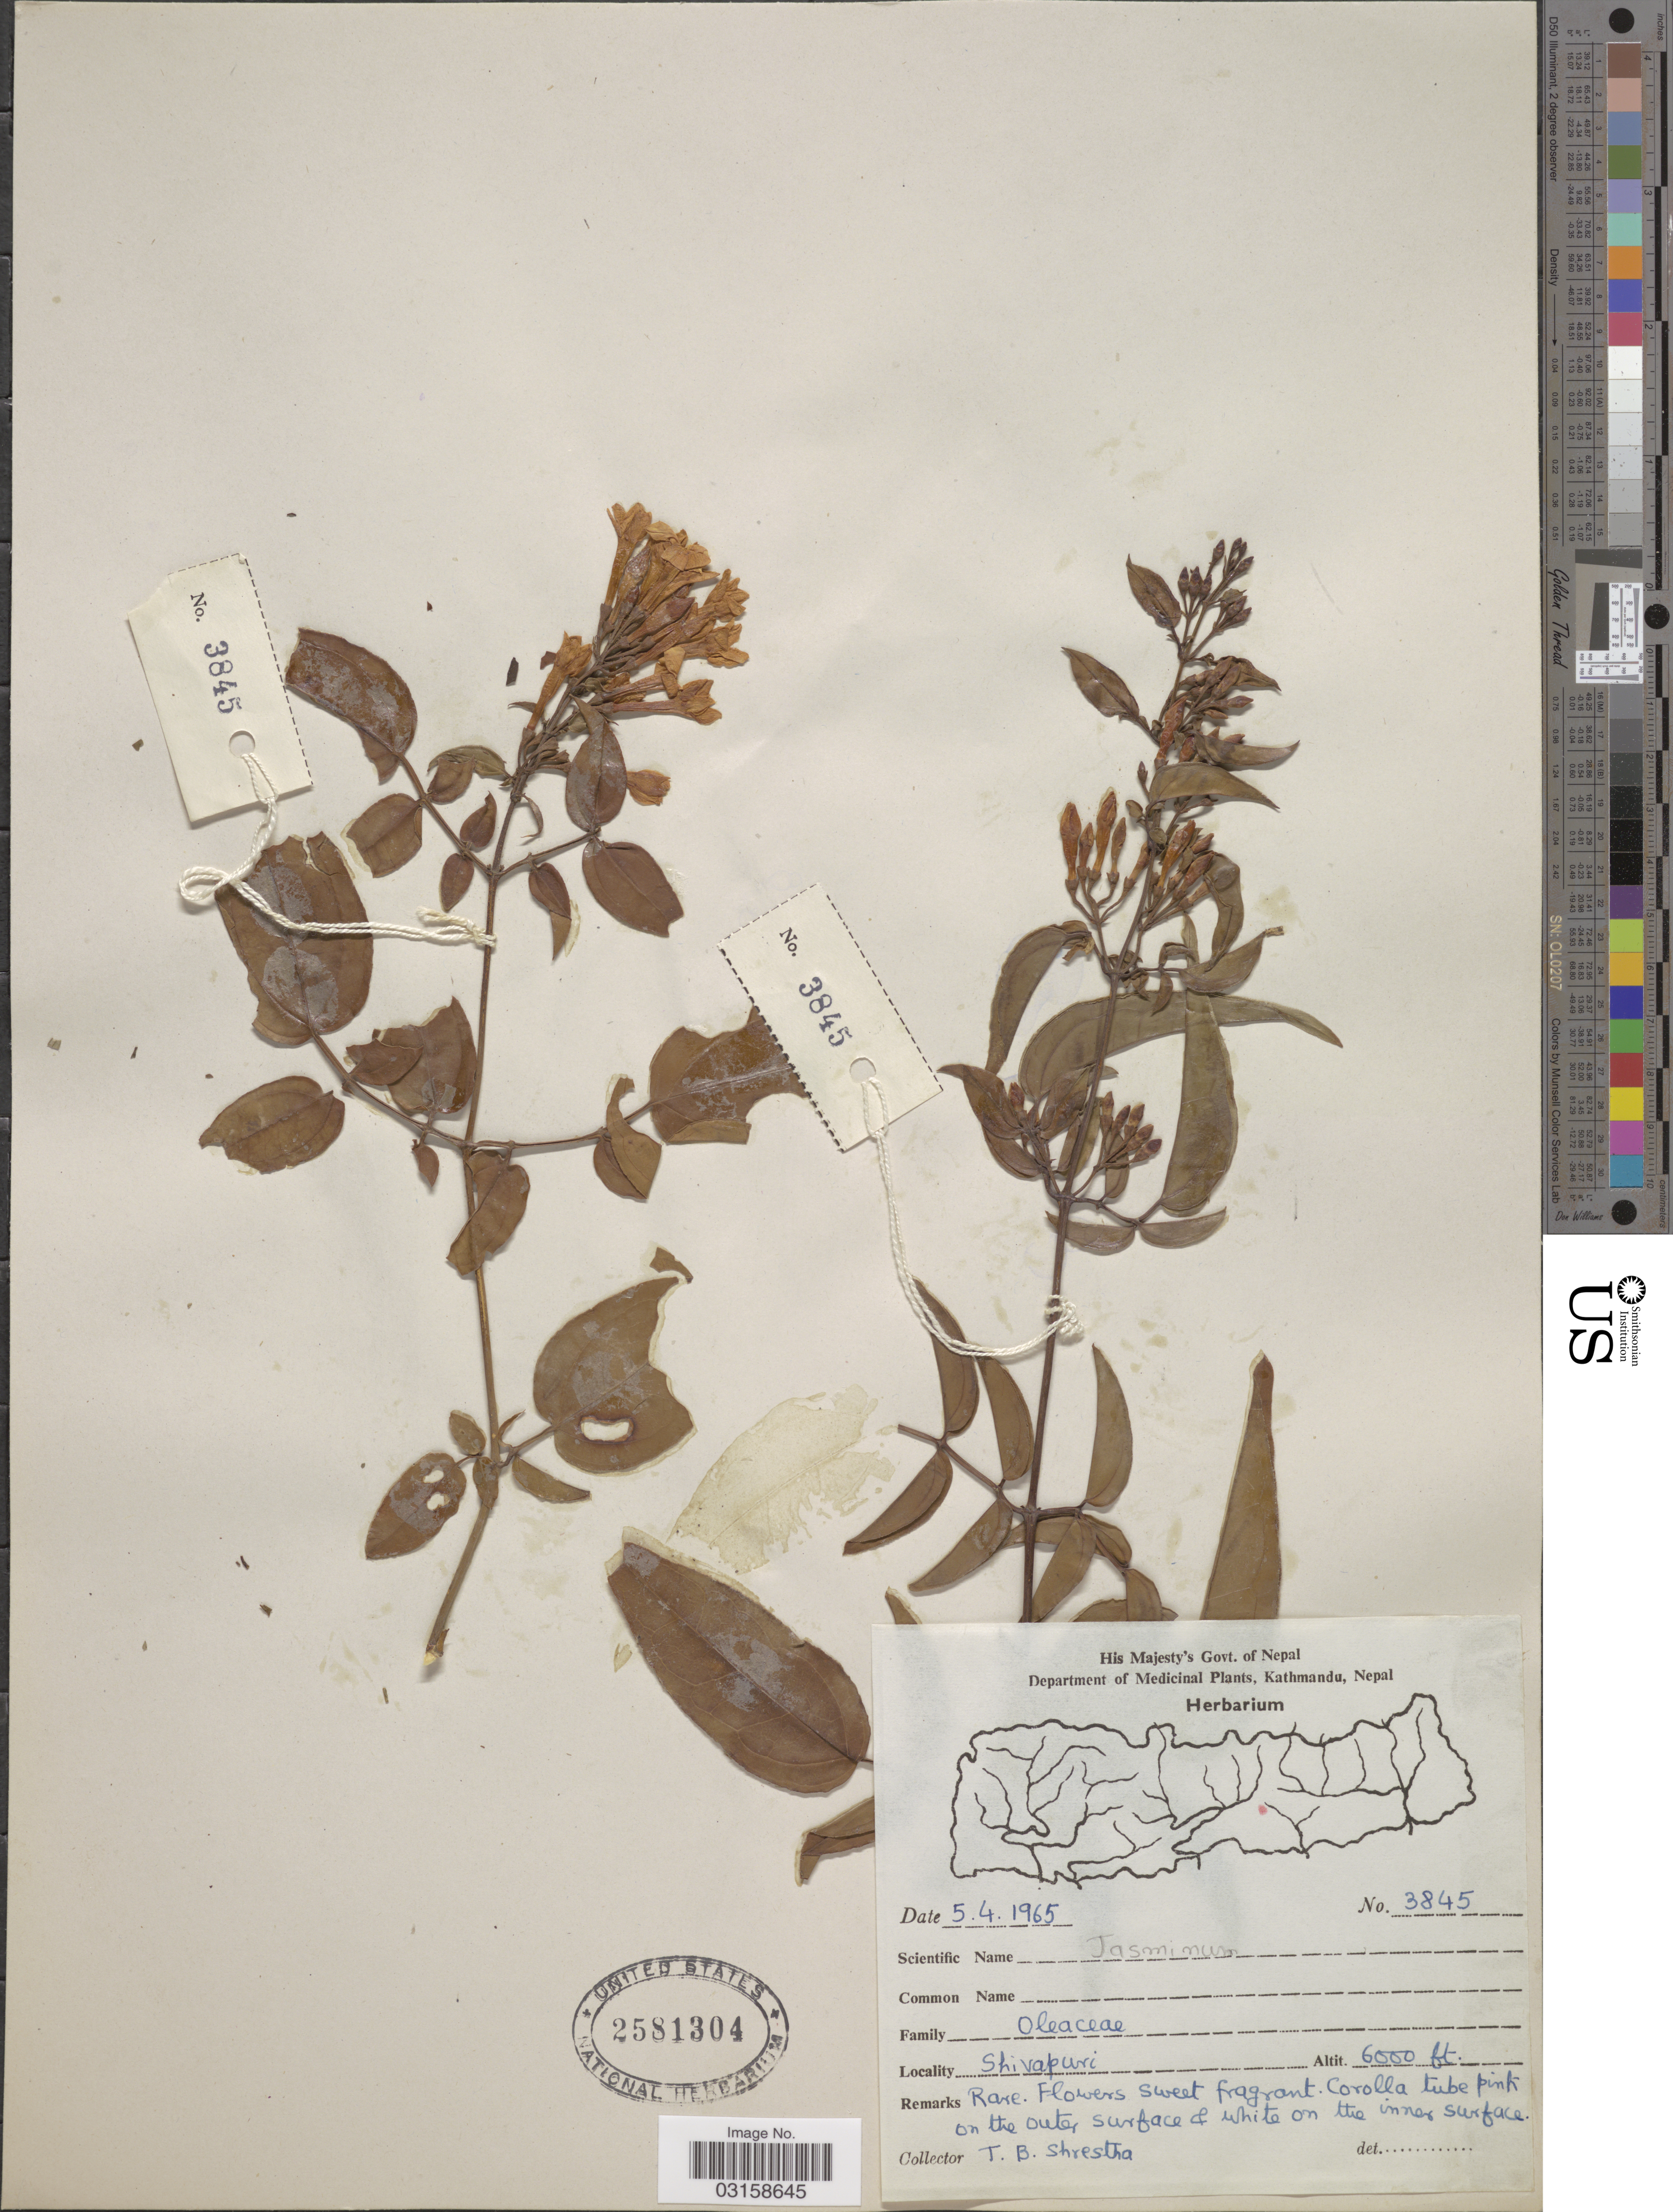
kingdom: Plantae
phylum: Tracheophyta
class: Magnoliopsida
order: Lamiales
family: Oleaceae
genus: Jasminum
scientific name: Jasminum sp.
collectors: T. B. Shrestha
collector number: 3845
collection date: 1965-04-05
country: Nepal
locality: Shivapuri.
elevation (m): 1829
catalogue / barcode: US 2581304